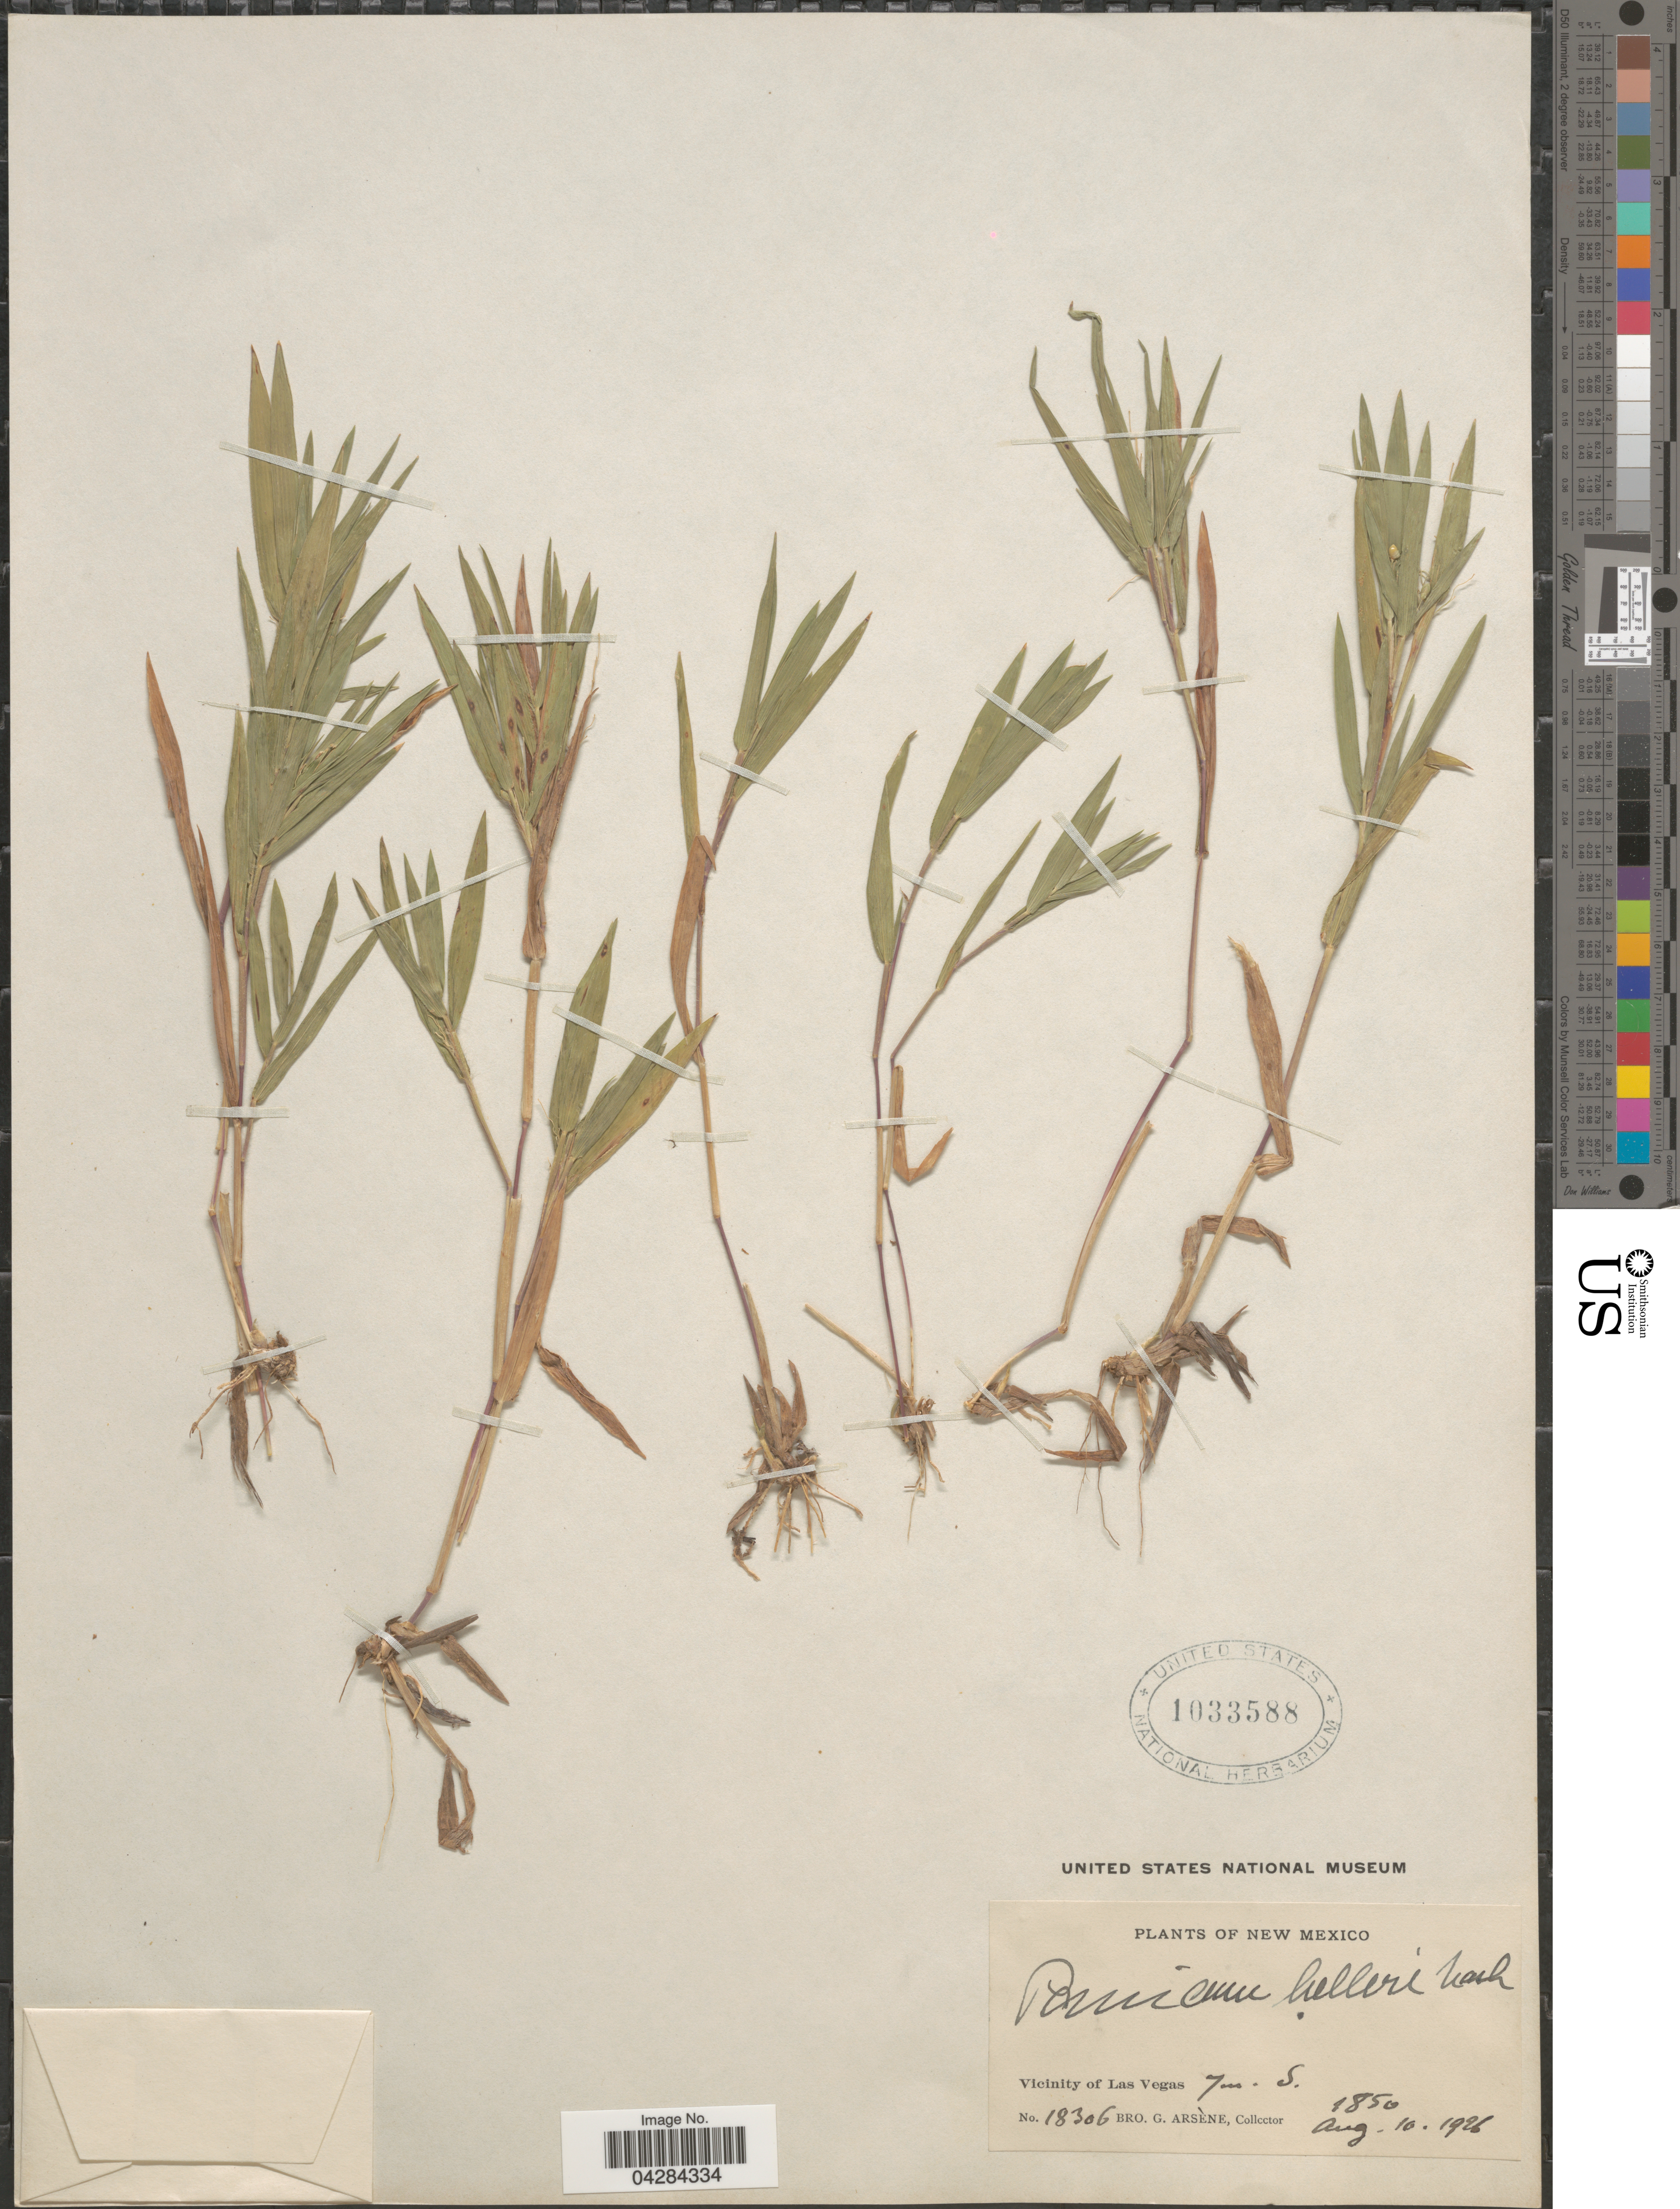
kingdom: Plantae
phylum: Tracheophyta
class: Liliopsida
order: Poales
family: Poaceae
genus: Dichanthelium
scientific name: Dichanthelium oligosanthes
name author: (Schult.) Gould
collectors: Bro. G. Arsène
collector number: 18306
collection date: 1926-08-10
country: United States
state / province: New Mexico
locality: Vicinity of Las Vegas 7m. S.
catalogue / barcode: US 1033588